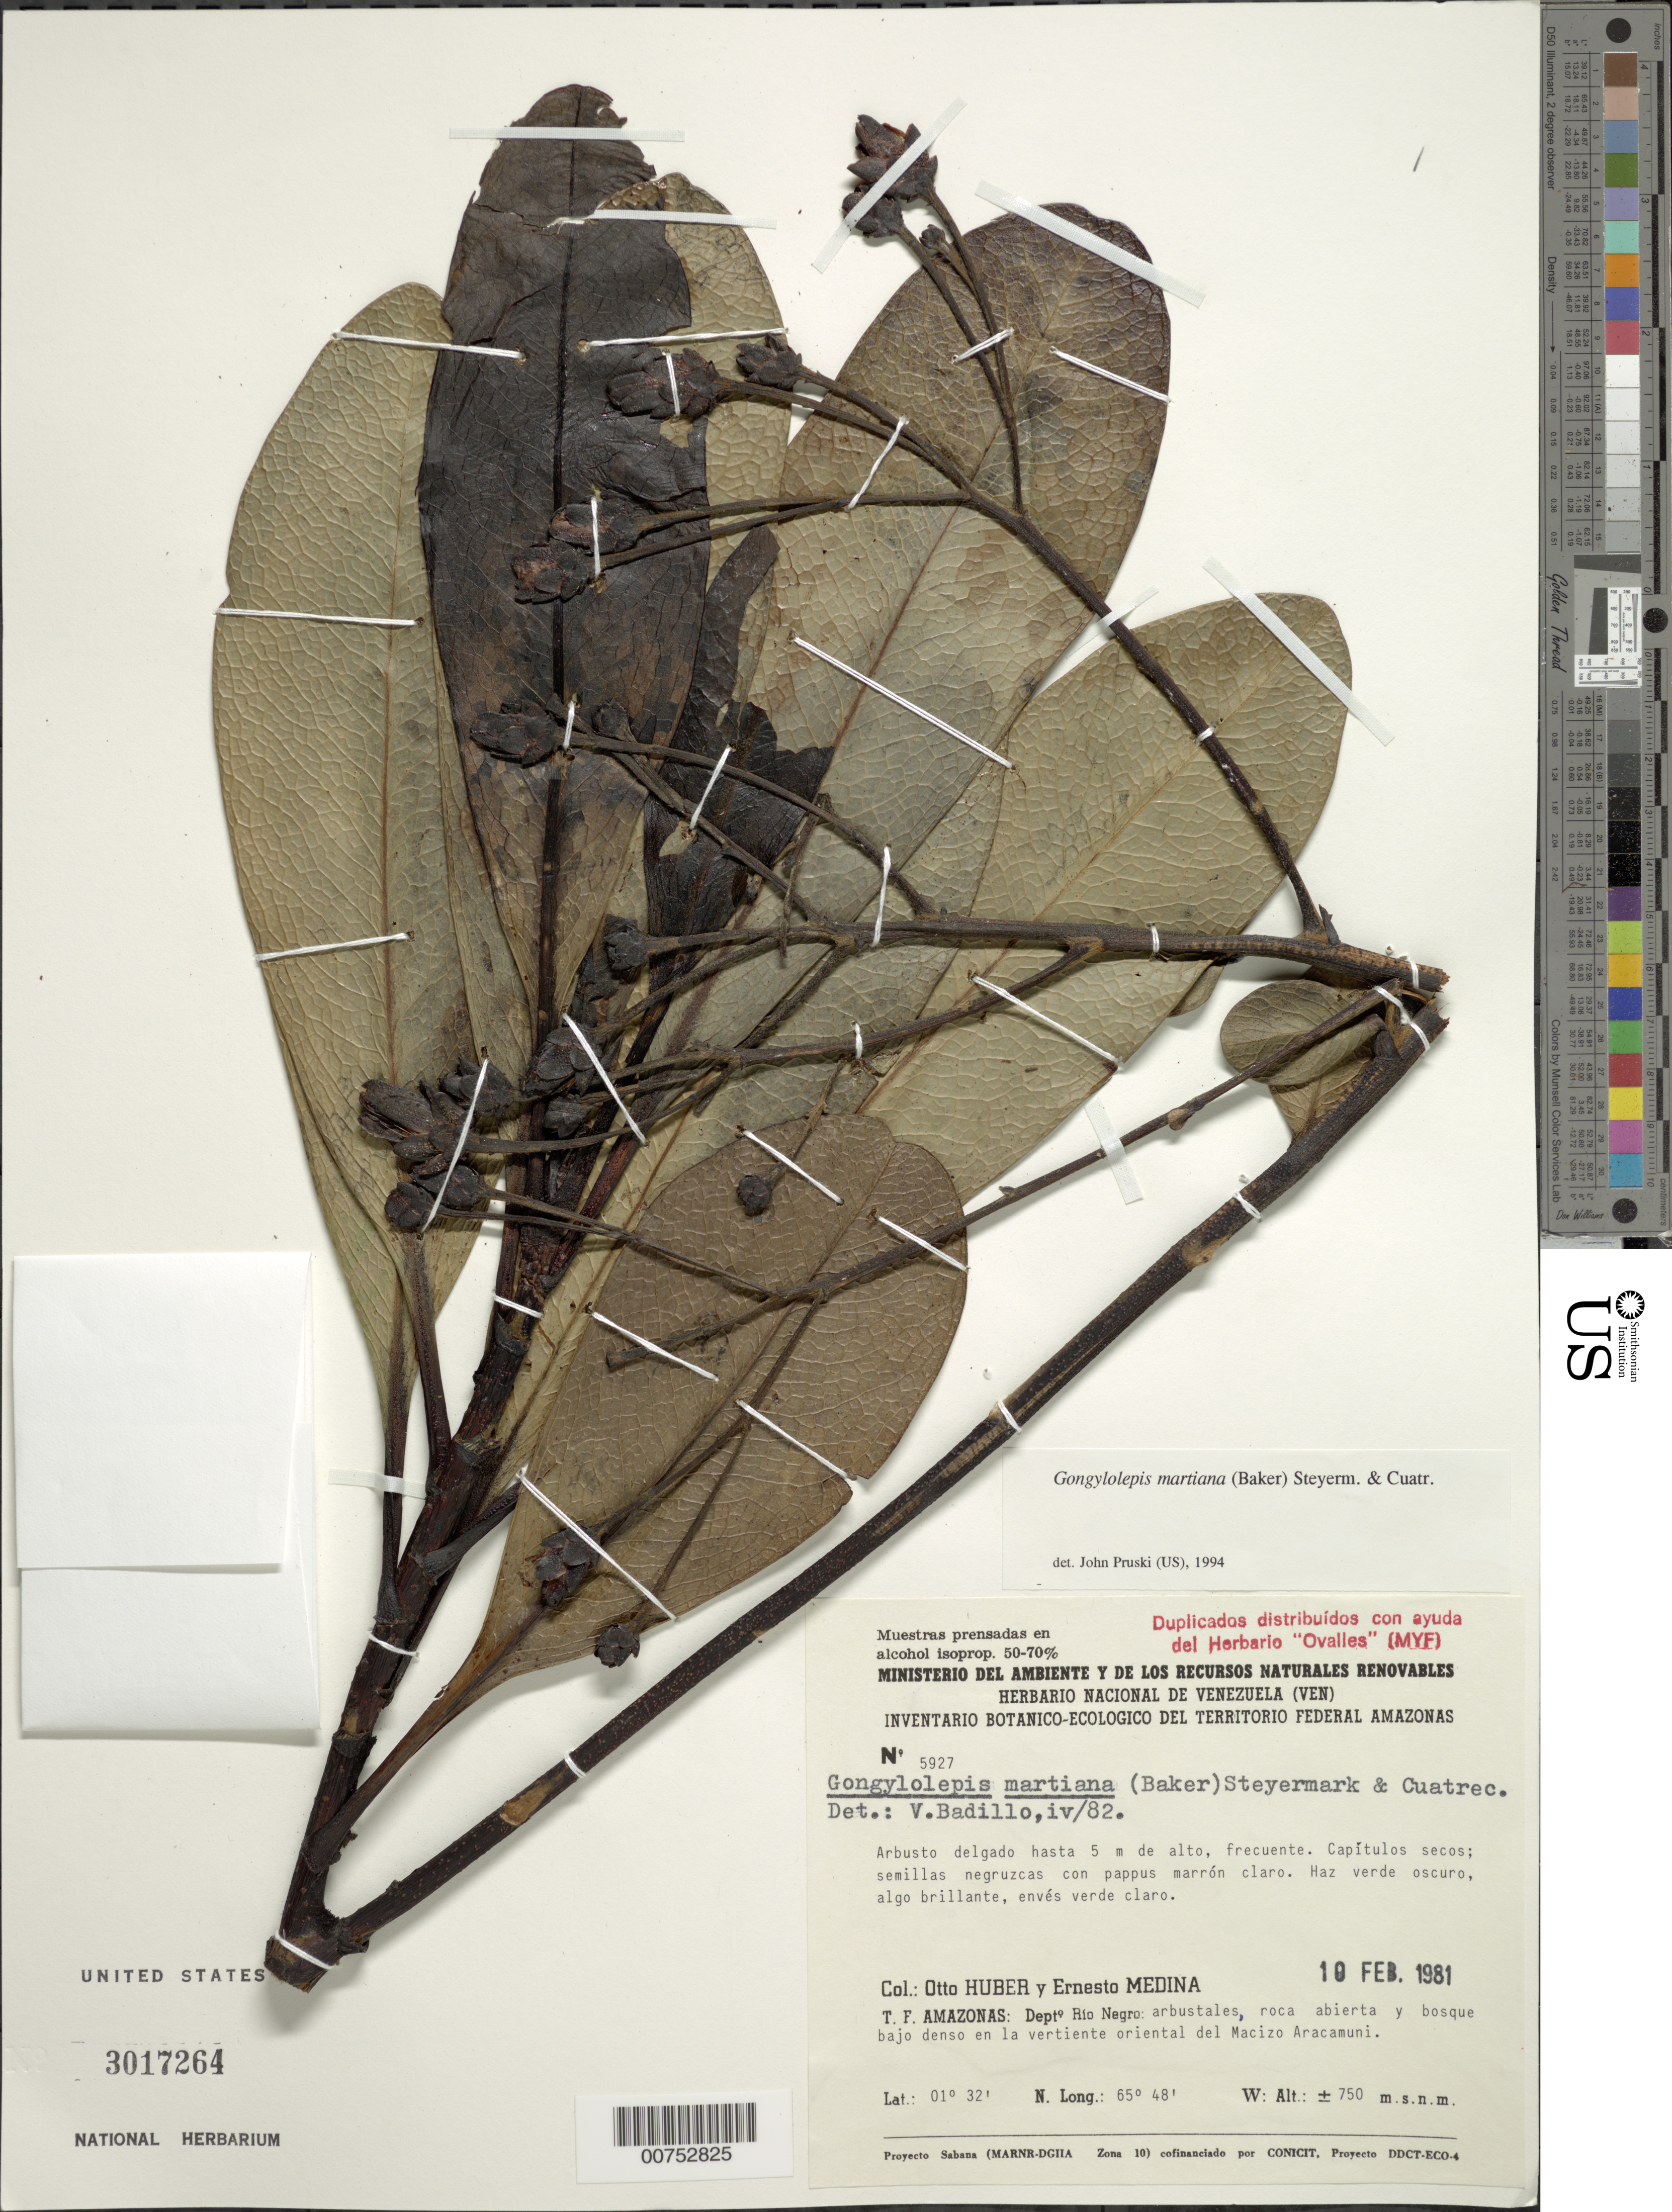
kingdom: Plantae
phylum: Tracheophyta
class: Magnoliopsida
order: Asterales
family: Asteraceae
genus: Gongylolepis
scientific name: Gongylolepis martiana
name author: (Baker) Steyerm. & Cuatrec.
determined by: Pruski, J. F.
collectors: O. Huber & E. Medina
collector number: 5927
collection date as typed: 10-Feb-81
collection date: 1981-02-10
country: Venezuela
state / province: Amazonas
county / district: Río Negro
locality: Macizo Aracamuni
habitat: Roca abierta y bosque bajo denso en la vertiente oriental del macizo.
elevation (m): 750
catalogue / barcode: US 3017264